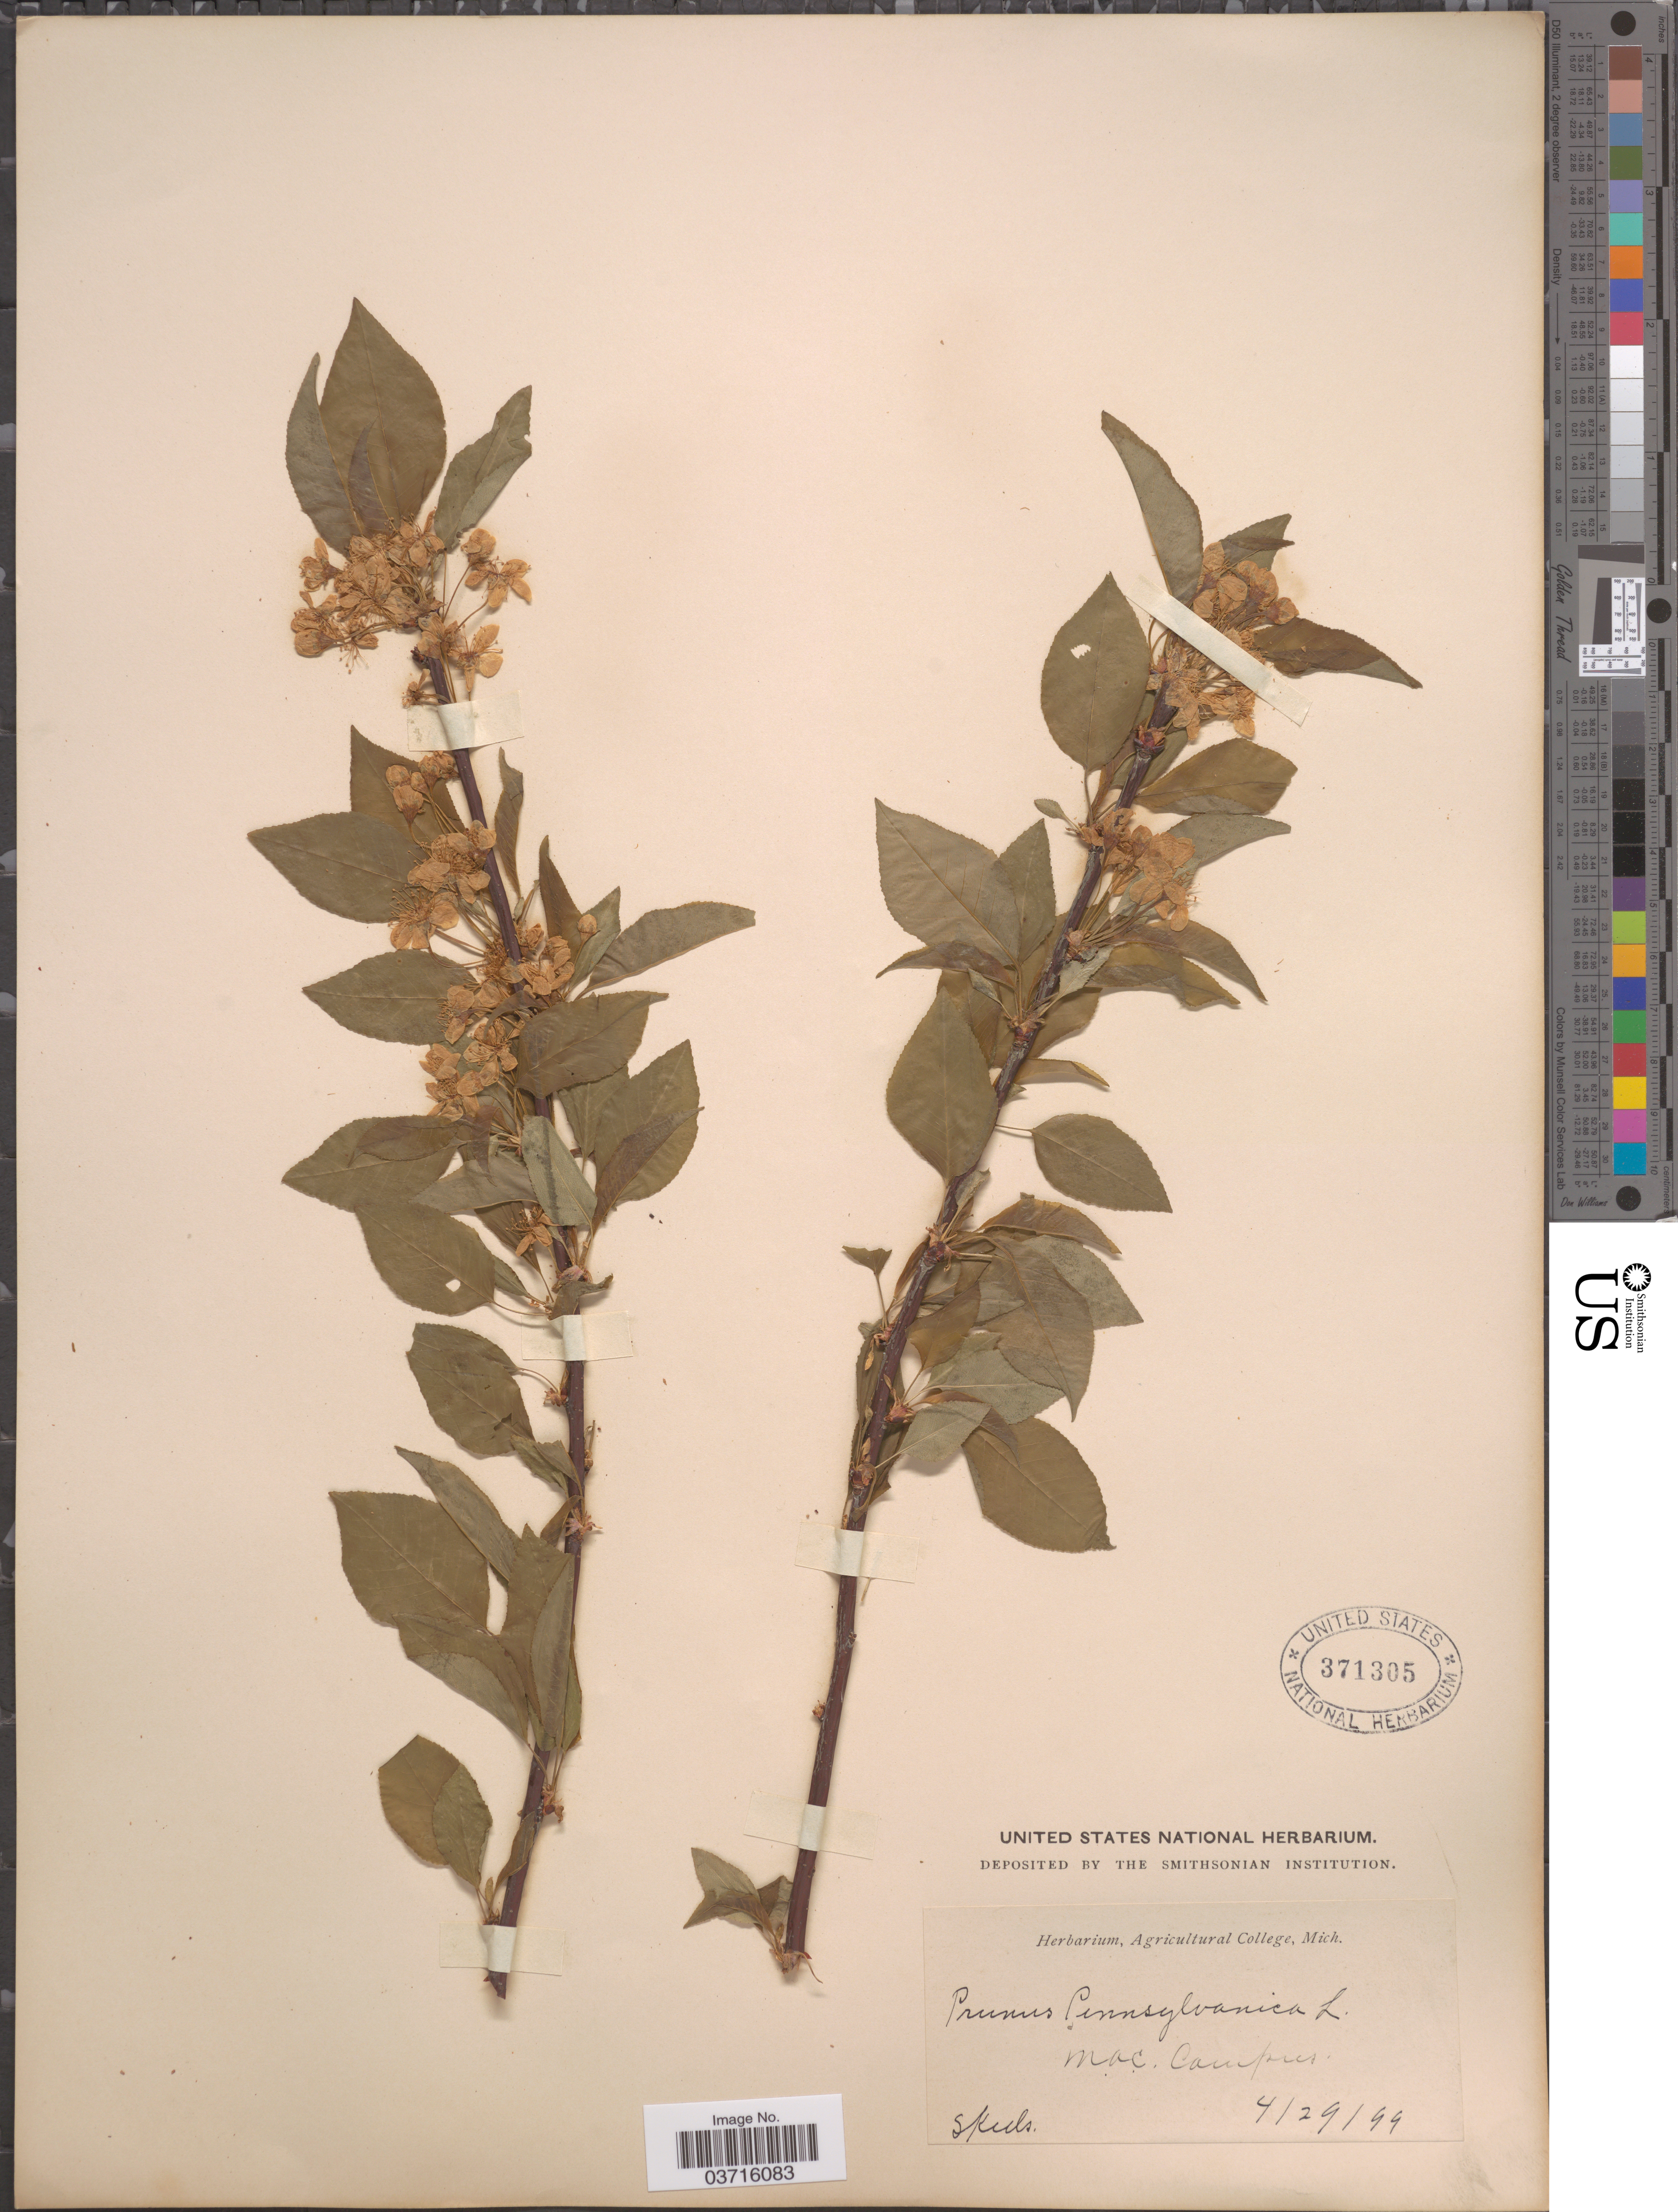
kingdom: Plantae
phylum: Tracheophyta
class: Magnoliopsida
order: Rosales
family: Rosaceae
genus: Prunus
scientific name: Prunus pensylvanica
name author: L. f.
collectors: Skeels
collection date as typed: Transcribed d/m/y: 29/4/99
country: Mexico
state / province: Michoacán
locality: M.A.C. Campus.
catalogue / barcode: US 371305